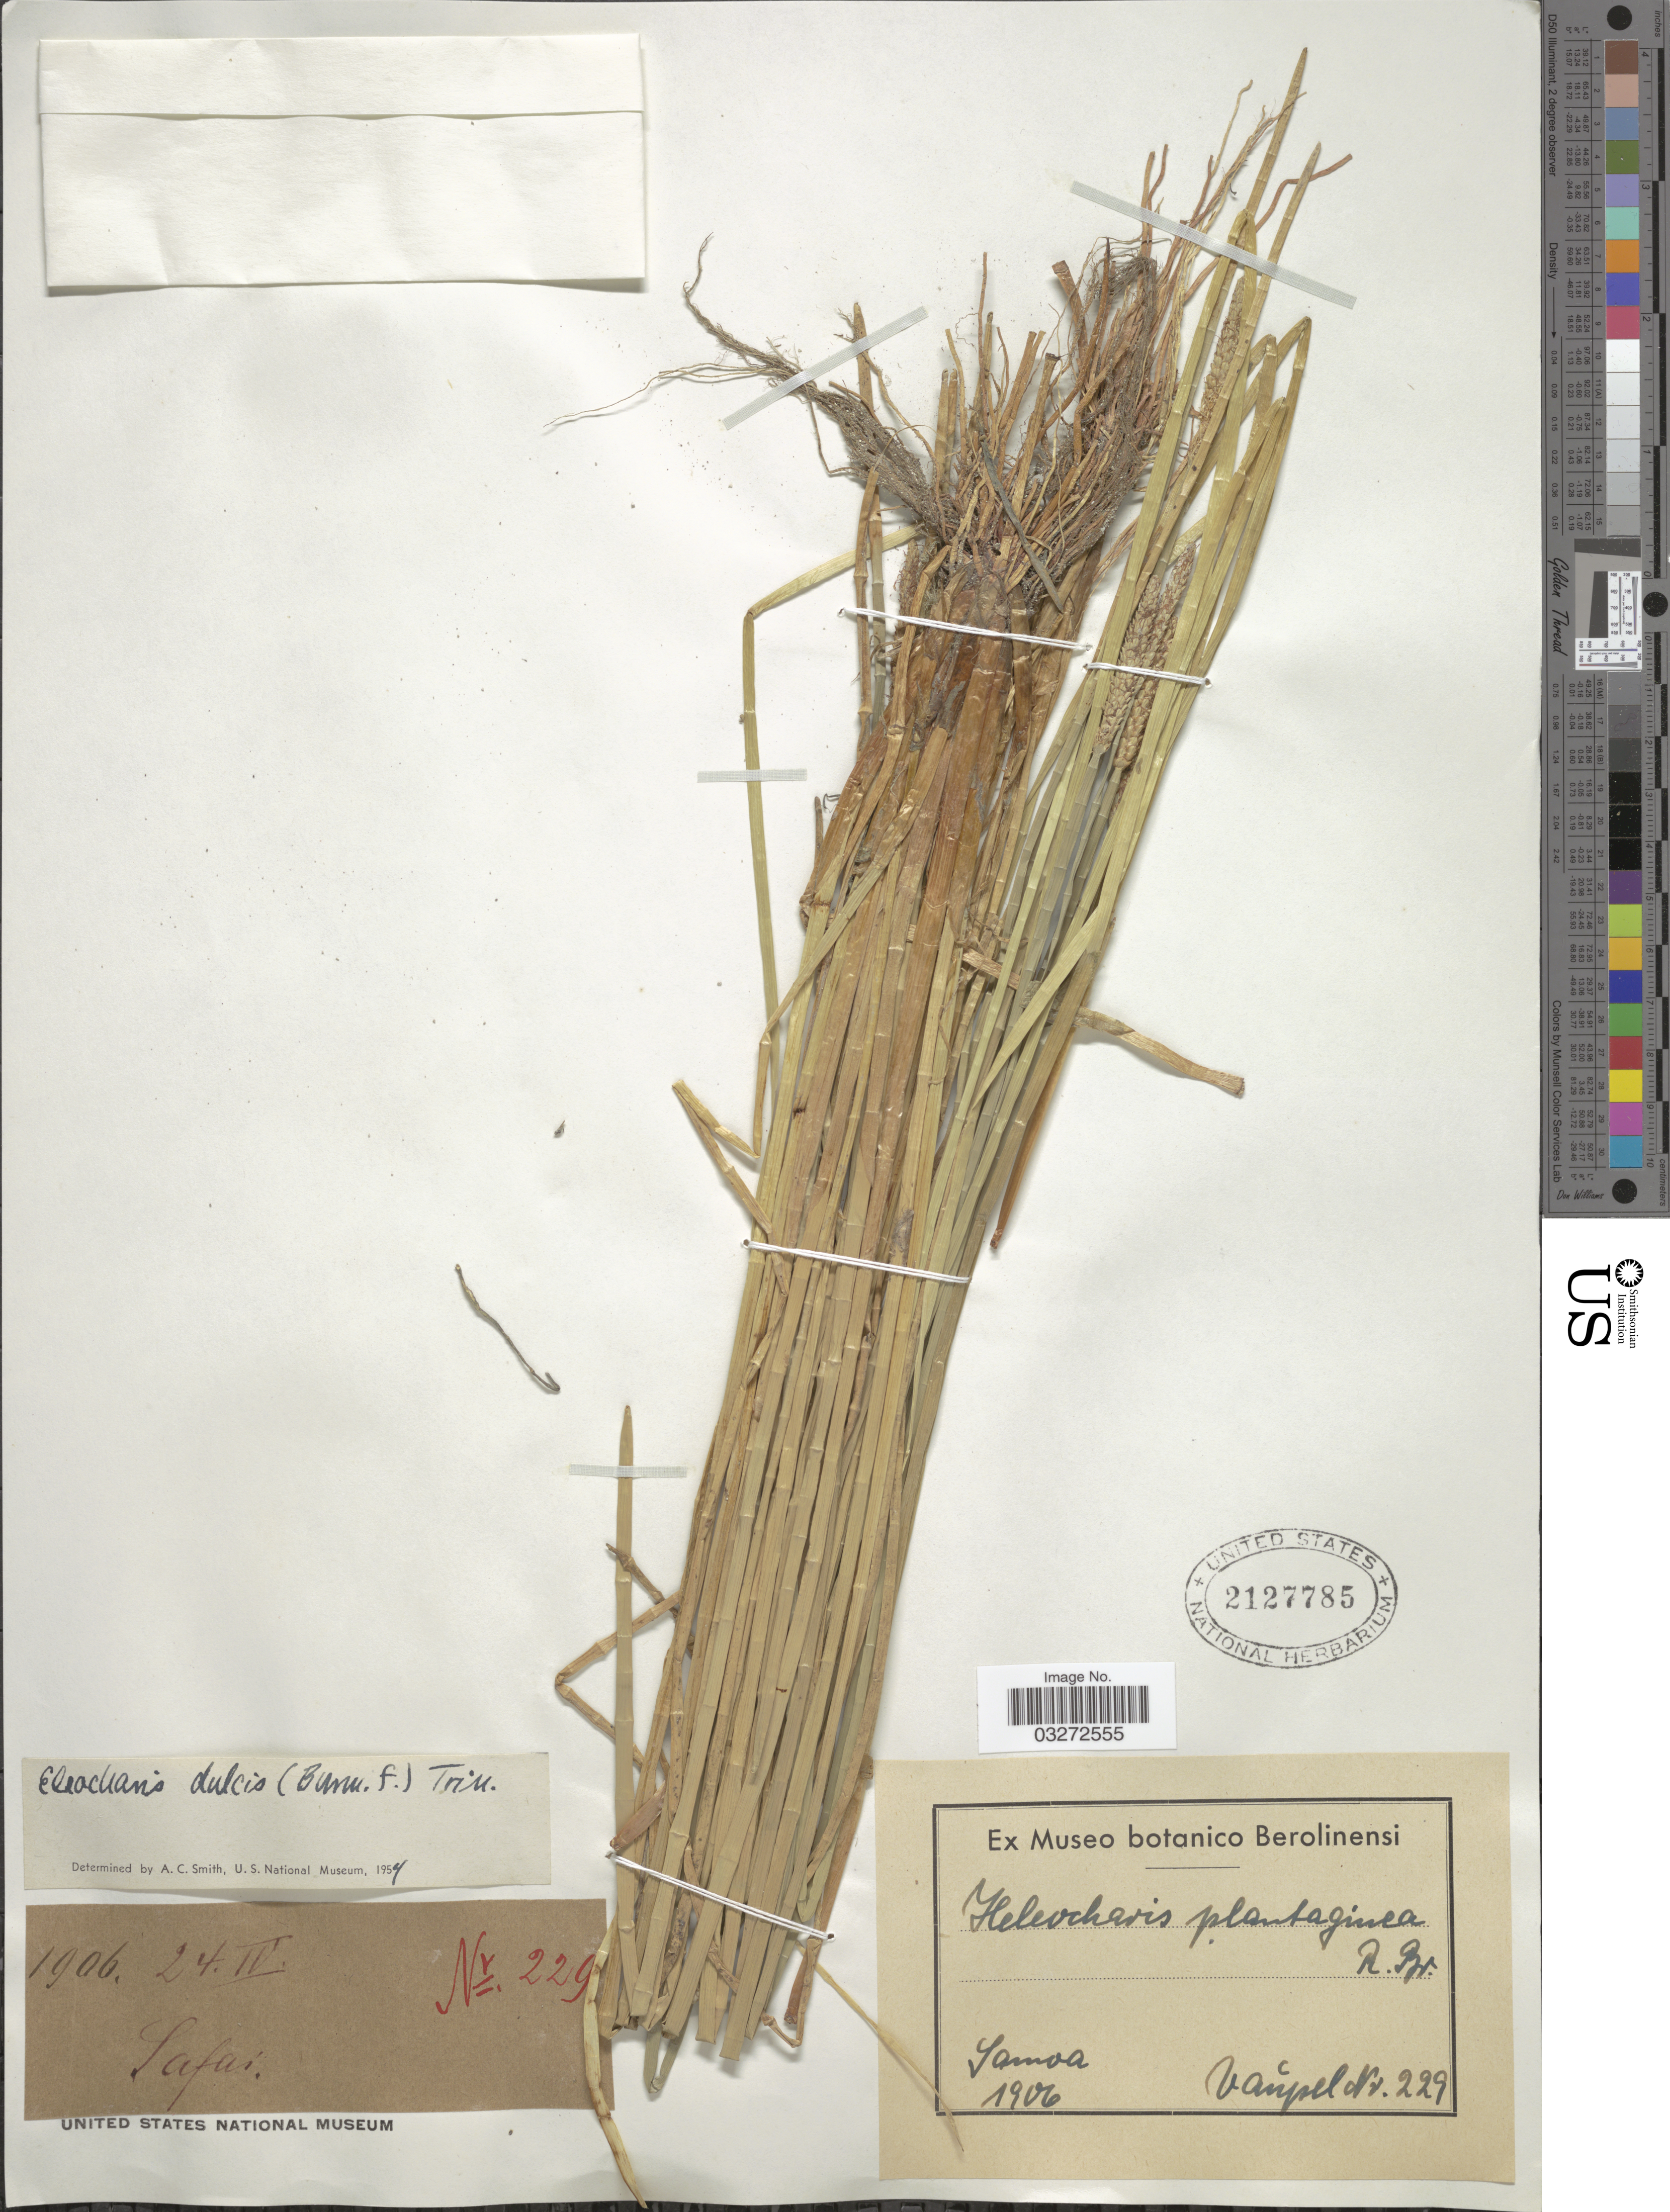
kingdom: Plantae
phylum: Tracheophyta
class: Liliopsida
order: Poales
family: Cyperaceae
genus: Eleocharis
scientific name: Eleocharis dulcis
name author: (Burm. f.) Trin. ex Hensch.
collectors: Vaupel, --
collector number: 229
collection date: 1906-04-24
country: Samoa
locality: Samoa. Safai [Savaii?]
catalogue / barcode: US 2127785